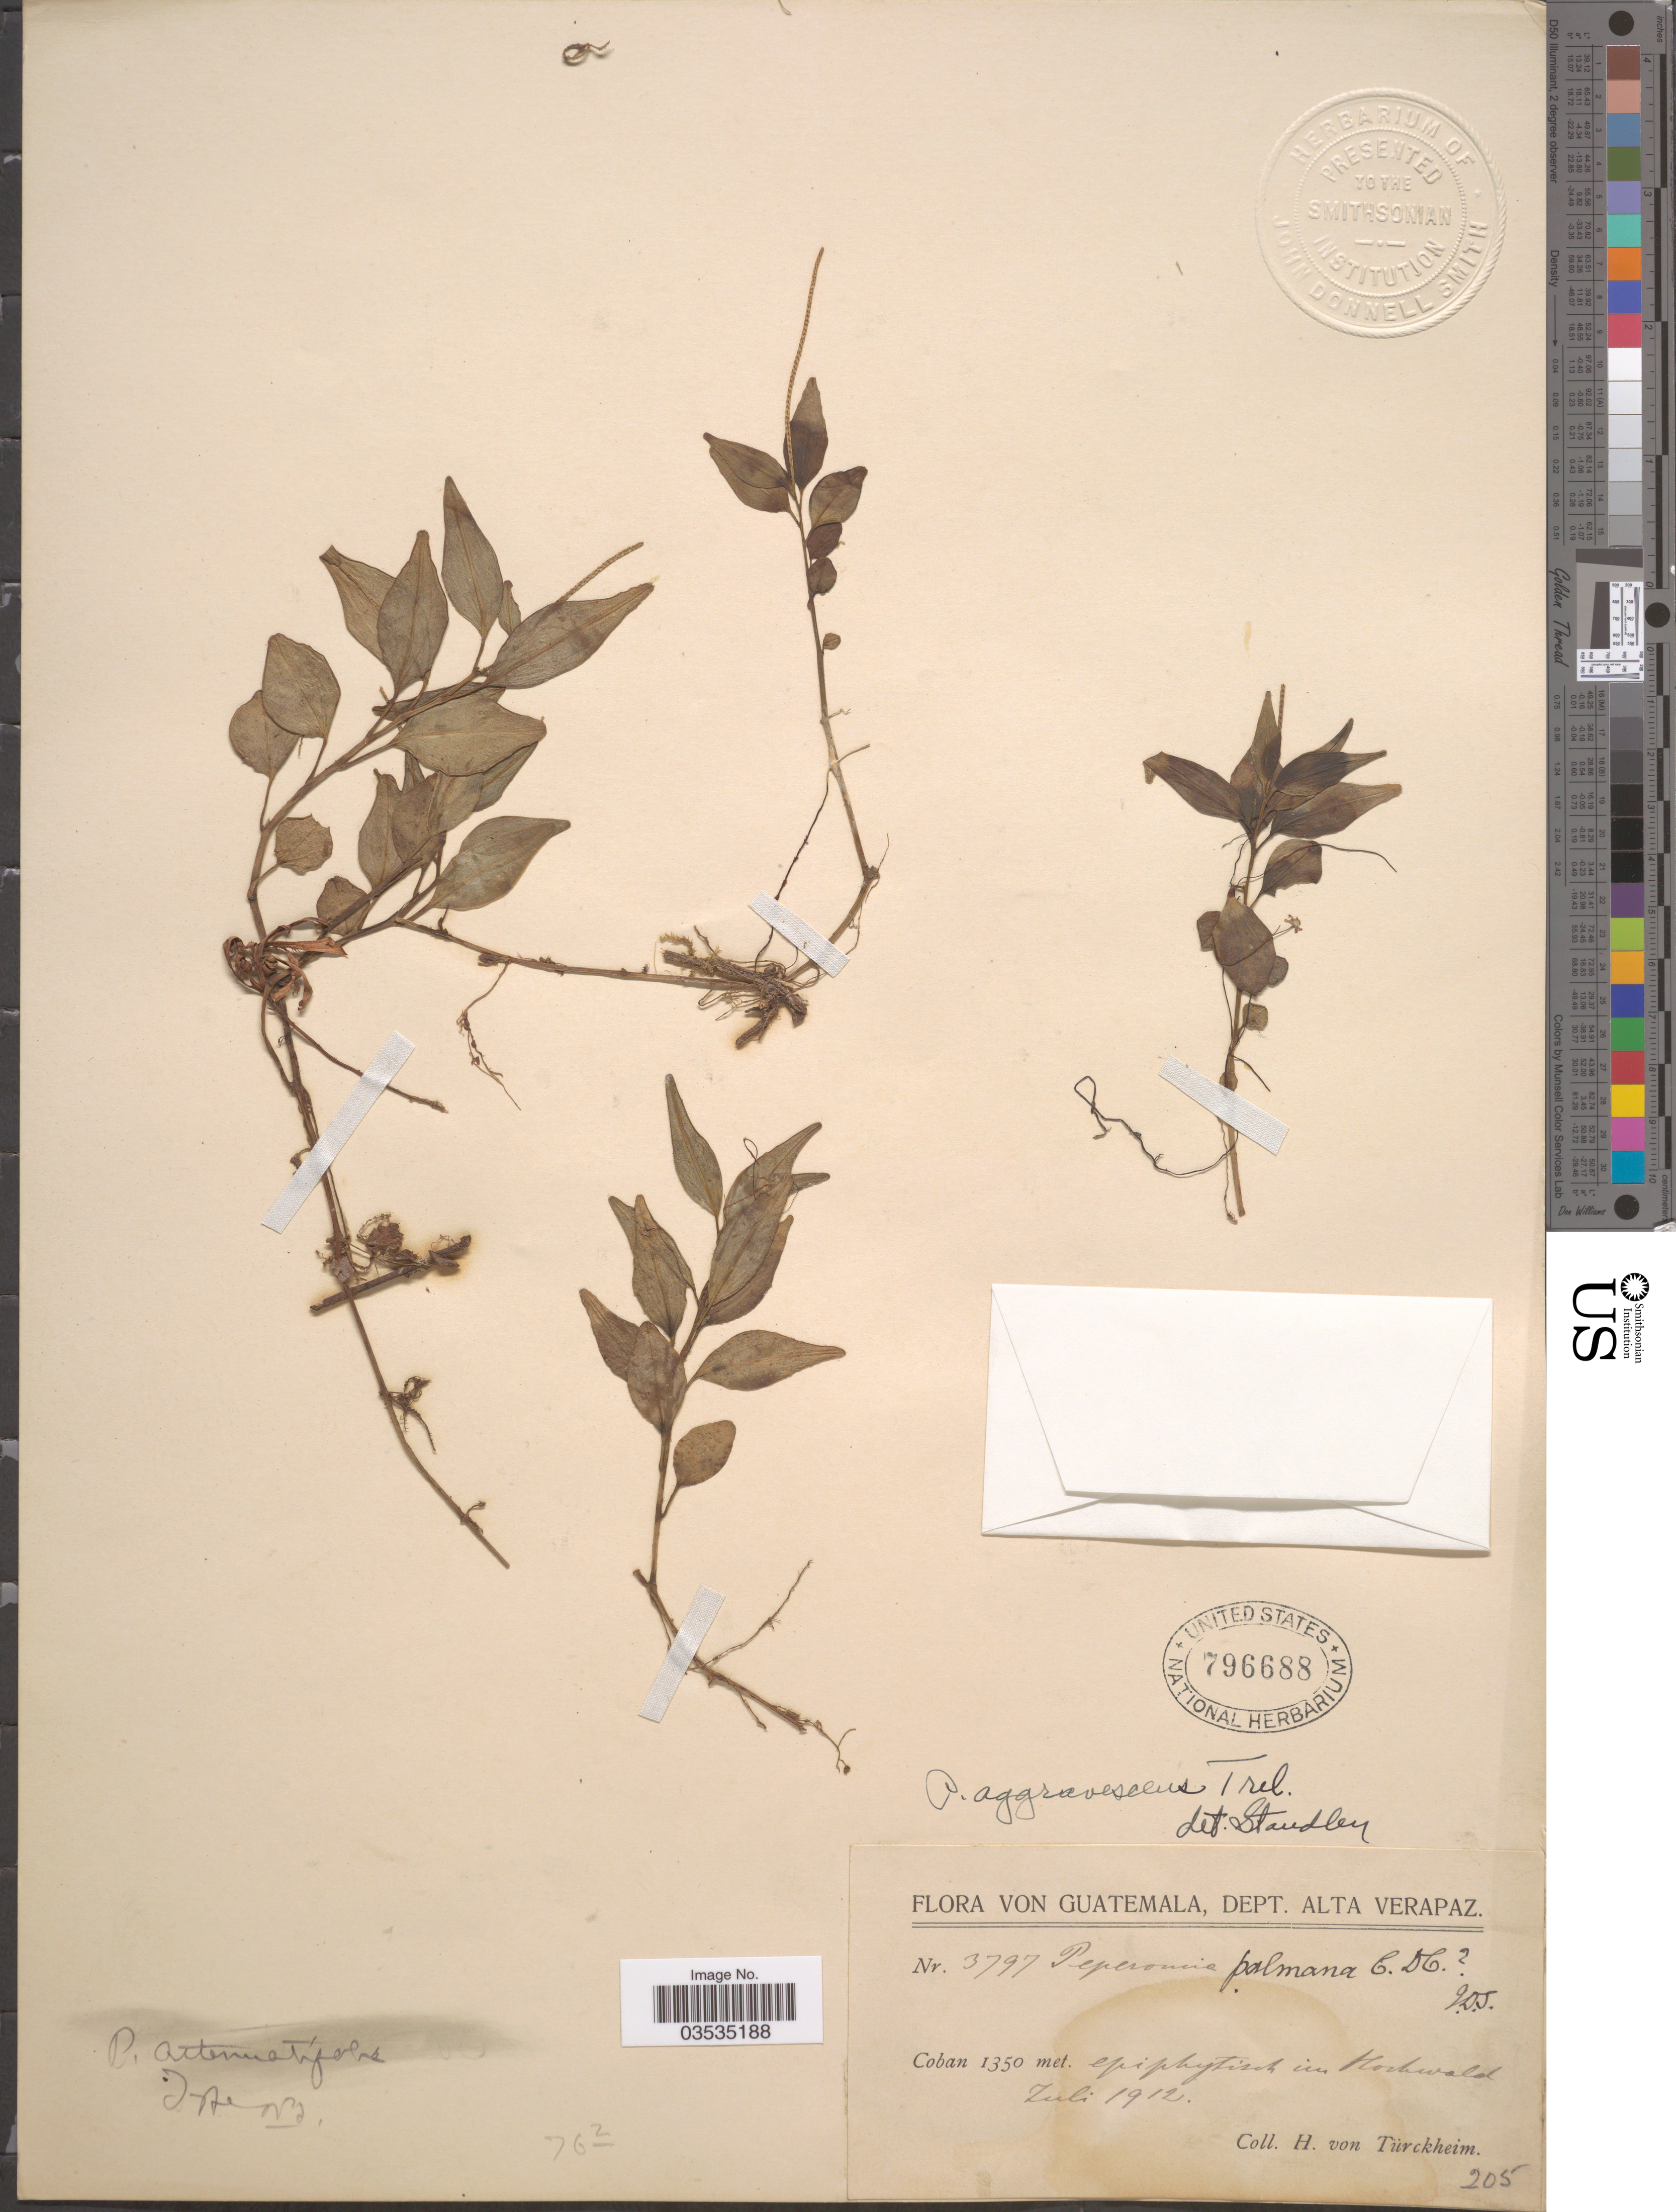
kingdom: Plantae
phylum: Tracheophyta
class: Magnoliopsida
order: Piperales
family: Piperaceae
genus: Peperomia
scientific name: Peperomia aggravescens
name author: Trel. in Yunck.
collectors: H. von Türckheim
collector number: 3797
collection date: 1912-07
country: Guatemala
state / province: Alta Verapaz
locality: Dept. Alta Verapaz. Coban. Im Hoshwald.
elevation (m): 1350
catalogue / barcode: US 796688